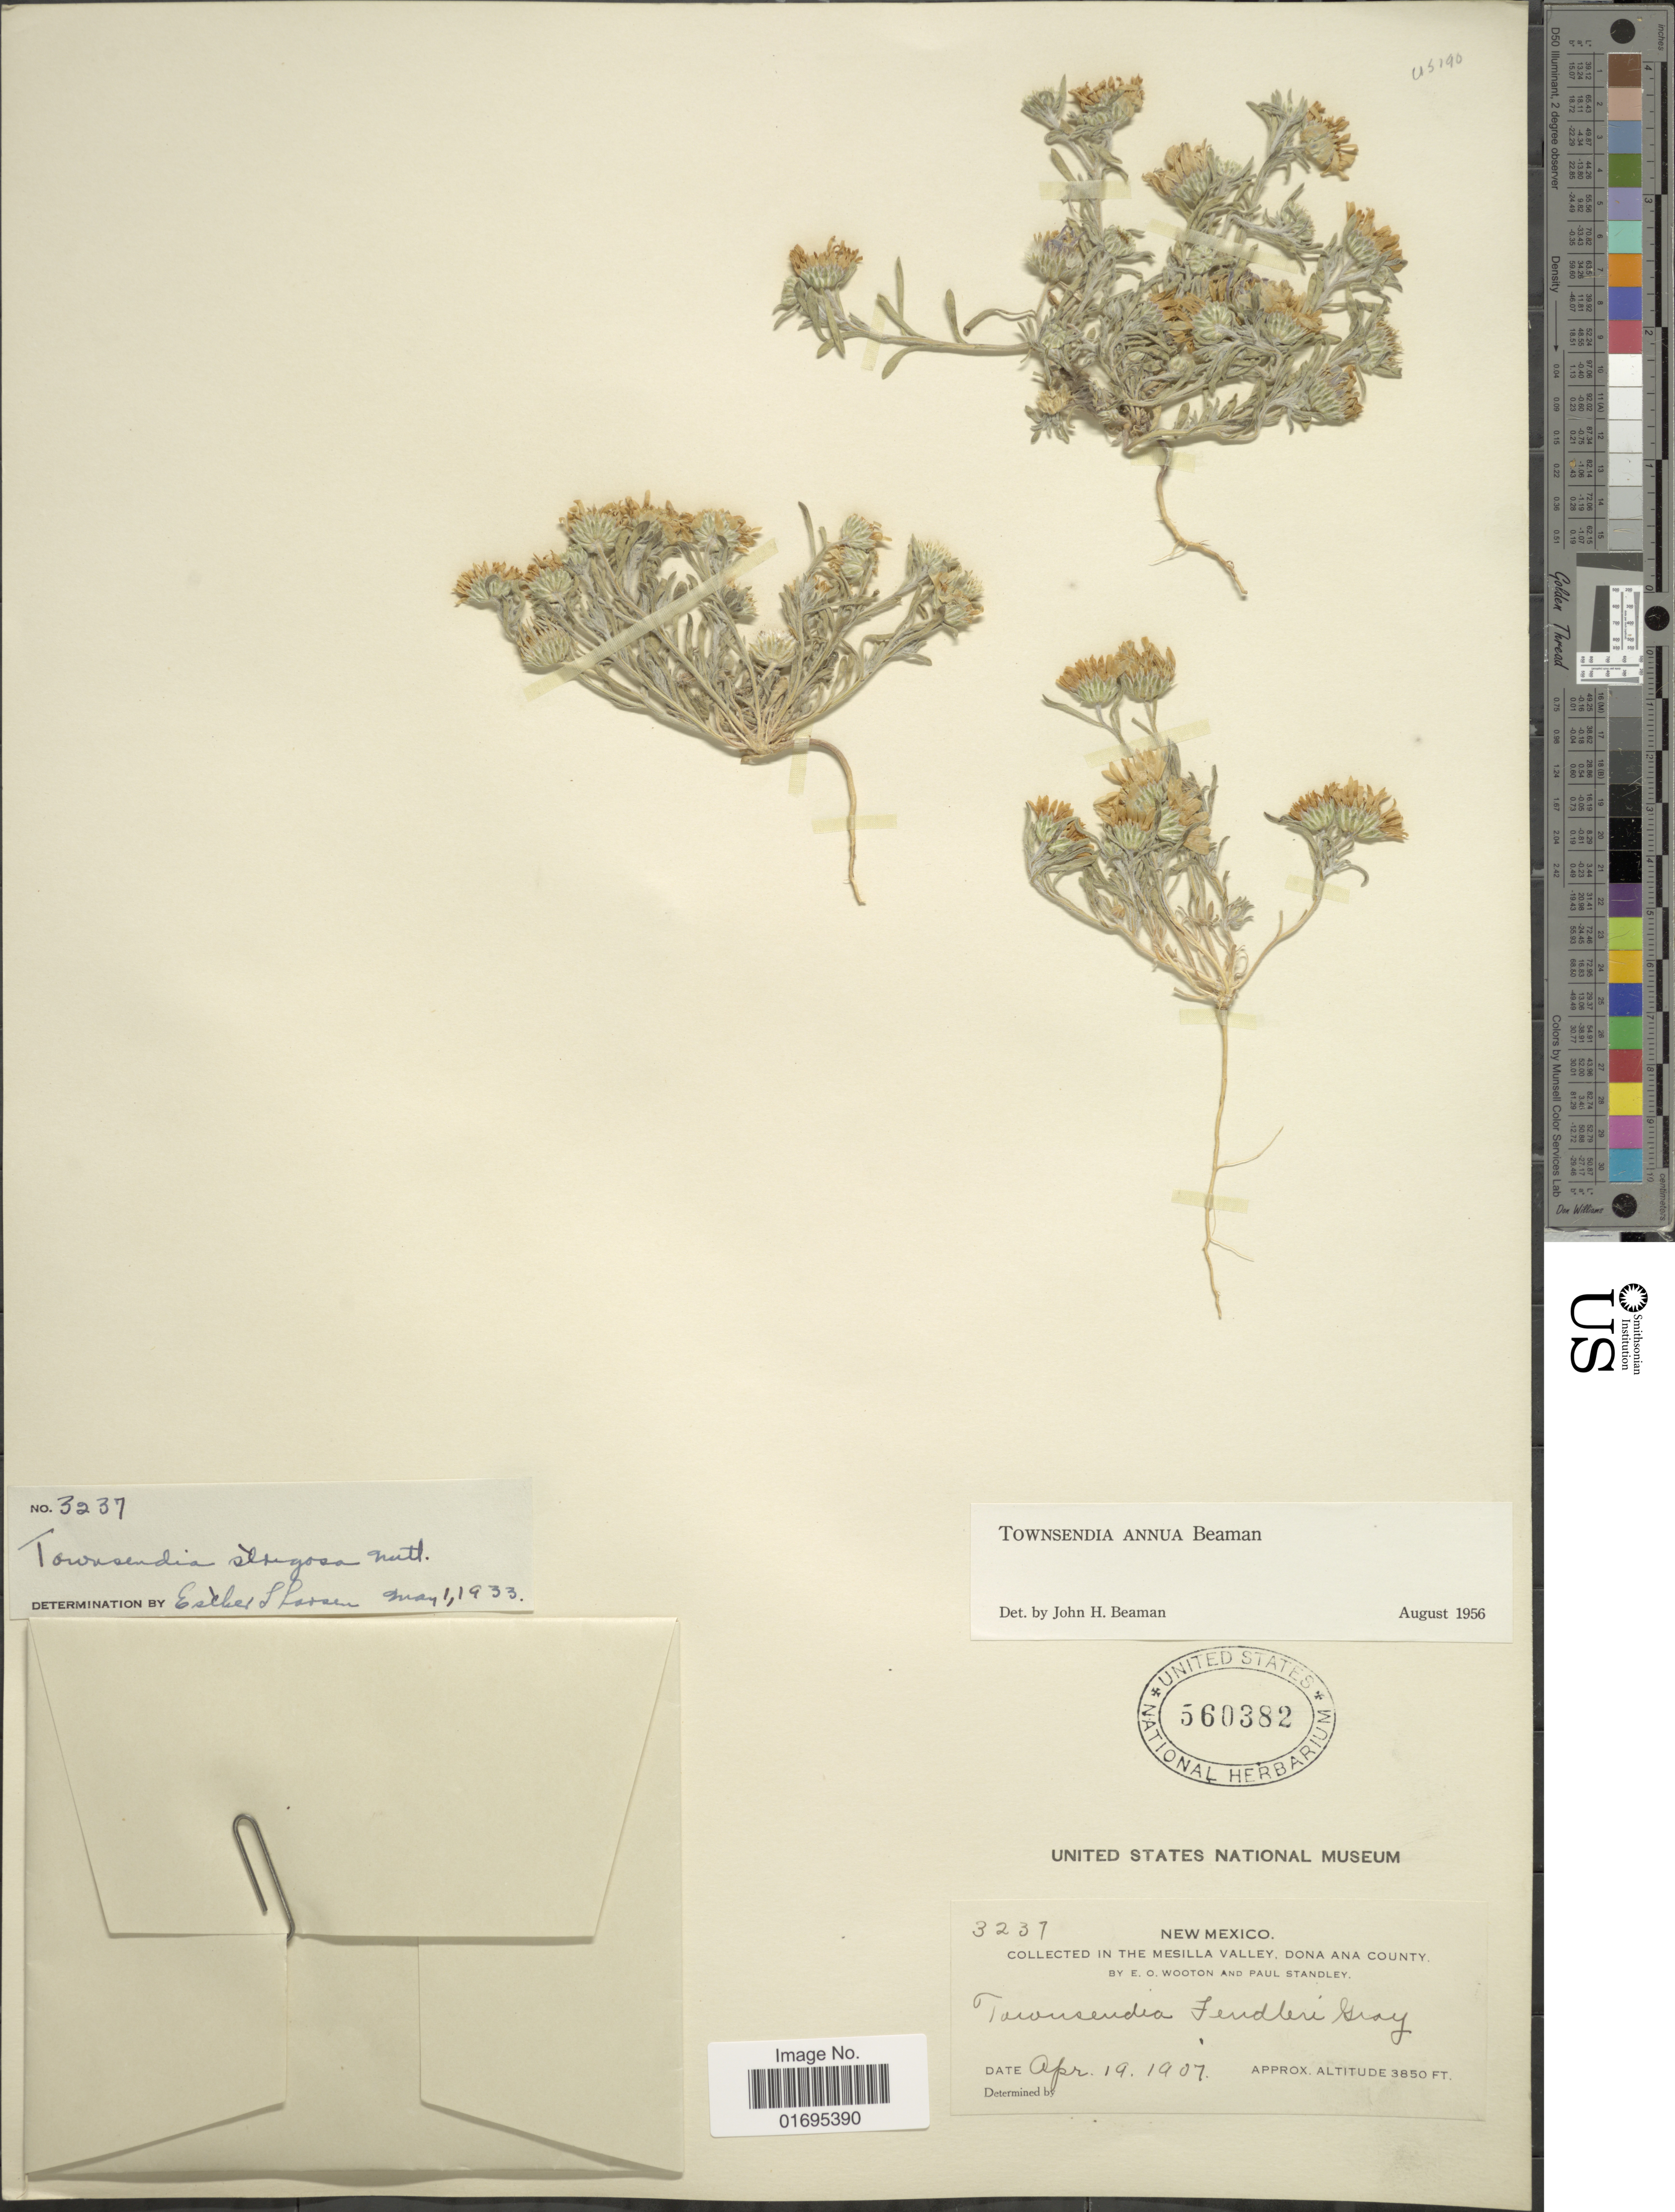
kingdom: Plantae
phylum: Tracheophyta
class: Magnoliopsida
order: Asterales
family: Asteraceae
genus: Townsendia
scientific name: Townsendia annua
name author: Beaman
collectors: E. O. Wooton & P. C. Standley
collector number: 3237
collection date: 1907-04-19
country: United States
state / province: New Mexico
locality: Mesilla Valley, Dona Ana County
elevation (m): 1173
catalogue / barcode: US 560382